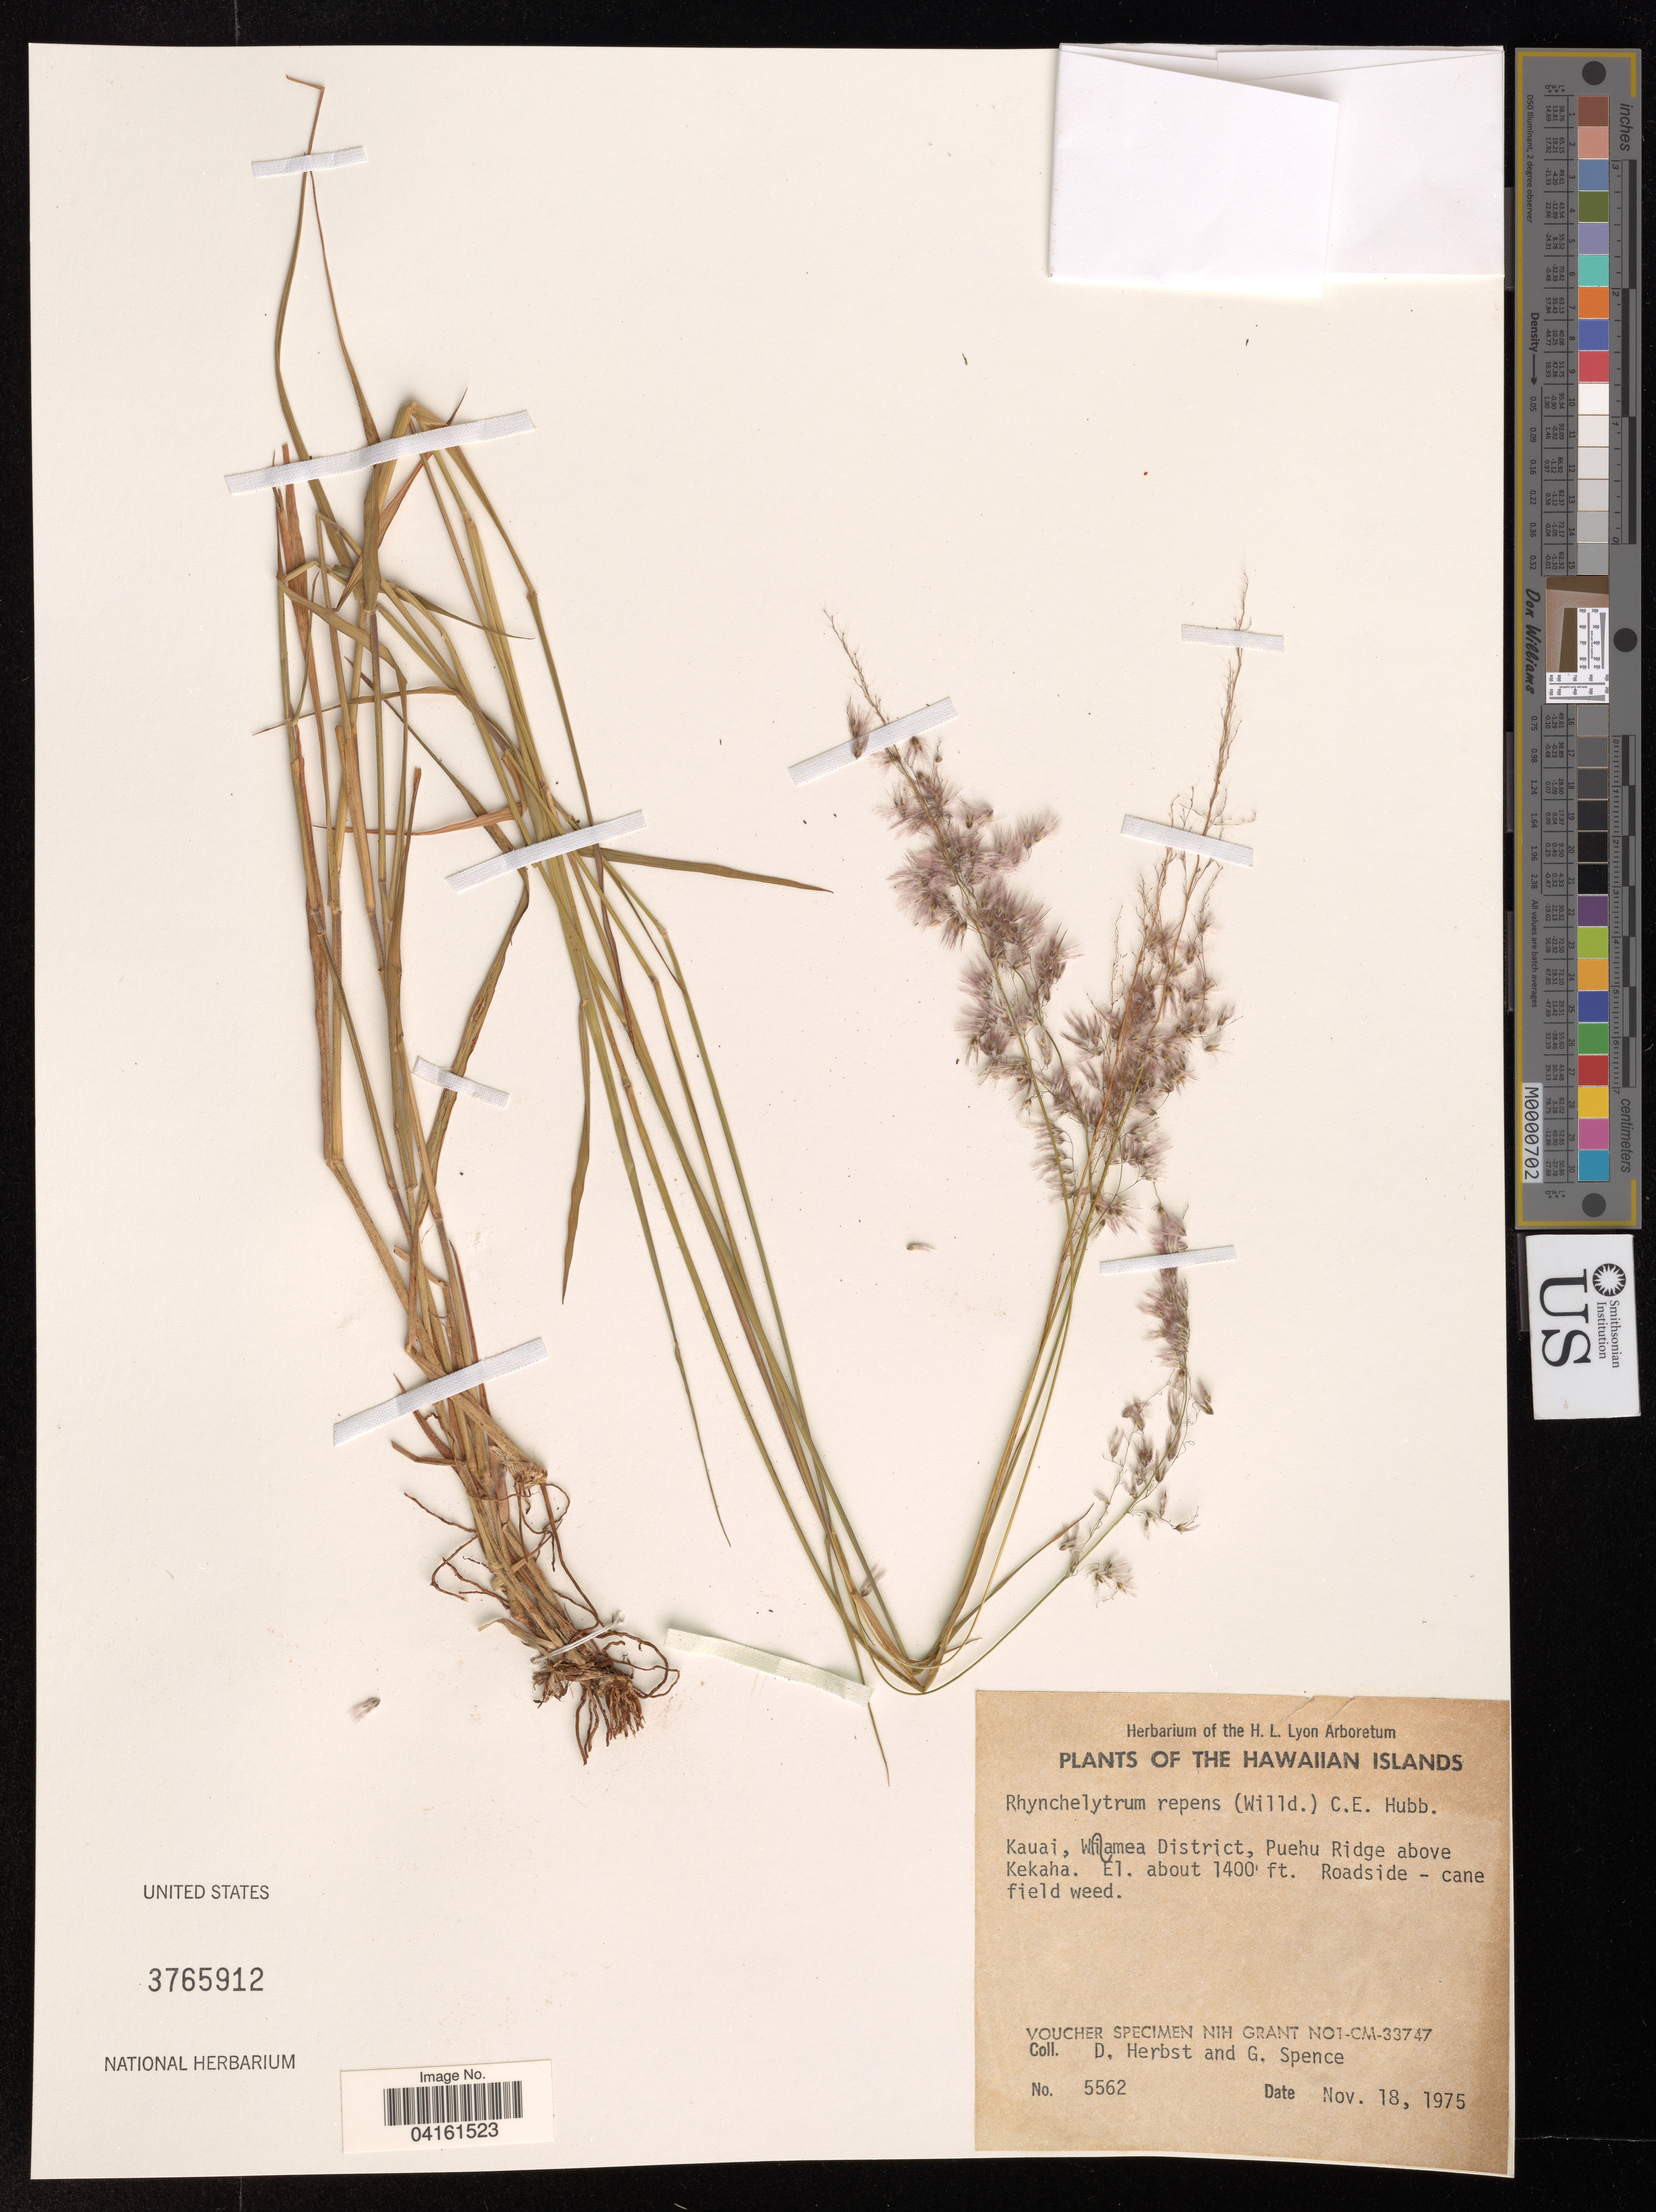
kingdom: Plantae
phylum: Tracheophyta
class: Liliopsida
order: Poales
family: Poaceae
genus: Melinis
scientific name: Melinis repens subsp. repens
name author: (Willd.) Zizka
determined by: Faccenda, K.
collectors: D. Herbst & G. Spence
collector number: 5562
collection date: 1975-11-18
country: United States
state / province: Hawaii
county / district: Kauai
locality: The Hawaiian Islands. Kauai. Waimea District, Puehu Ridge above Kekaha.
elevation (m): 427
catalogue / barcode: US 3765912